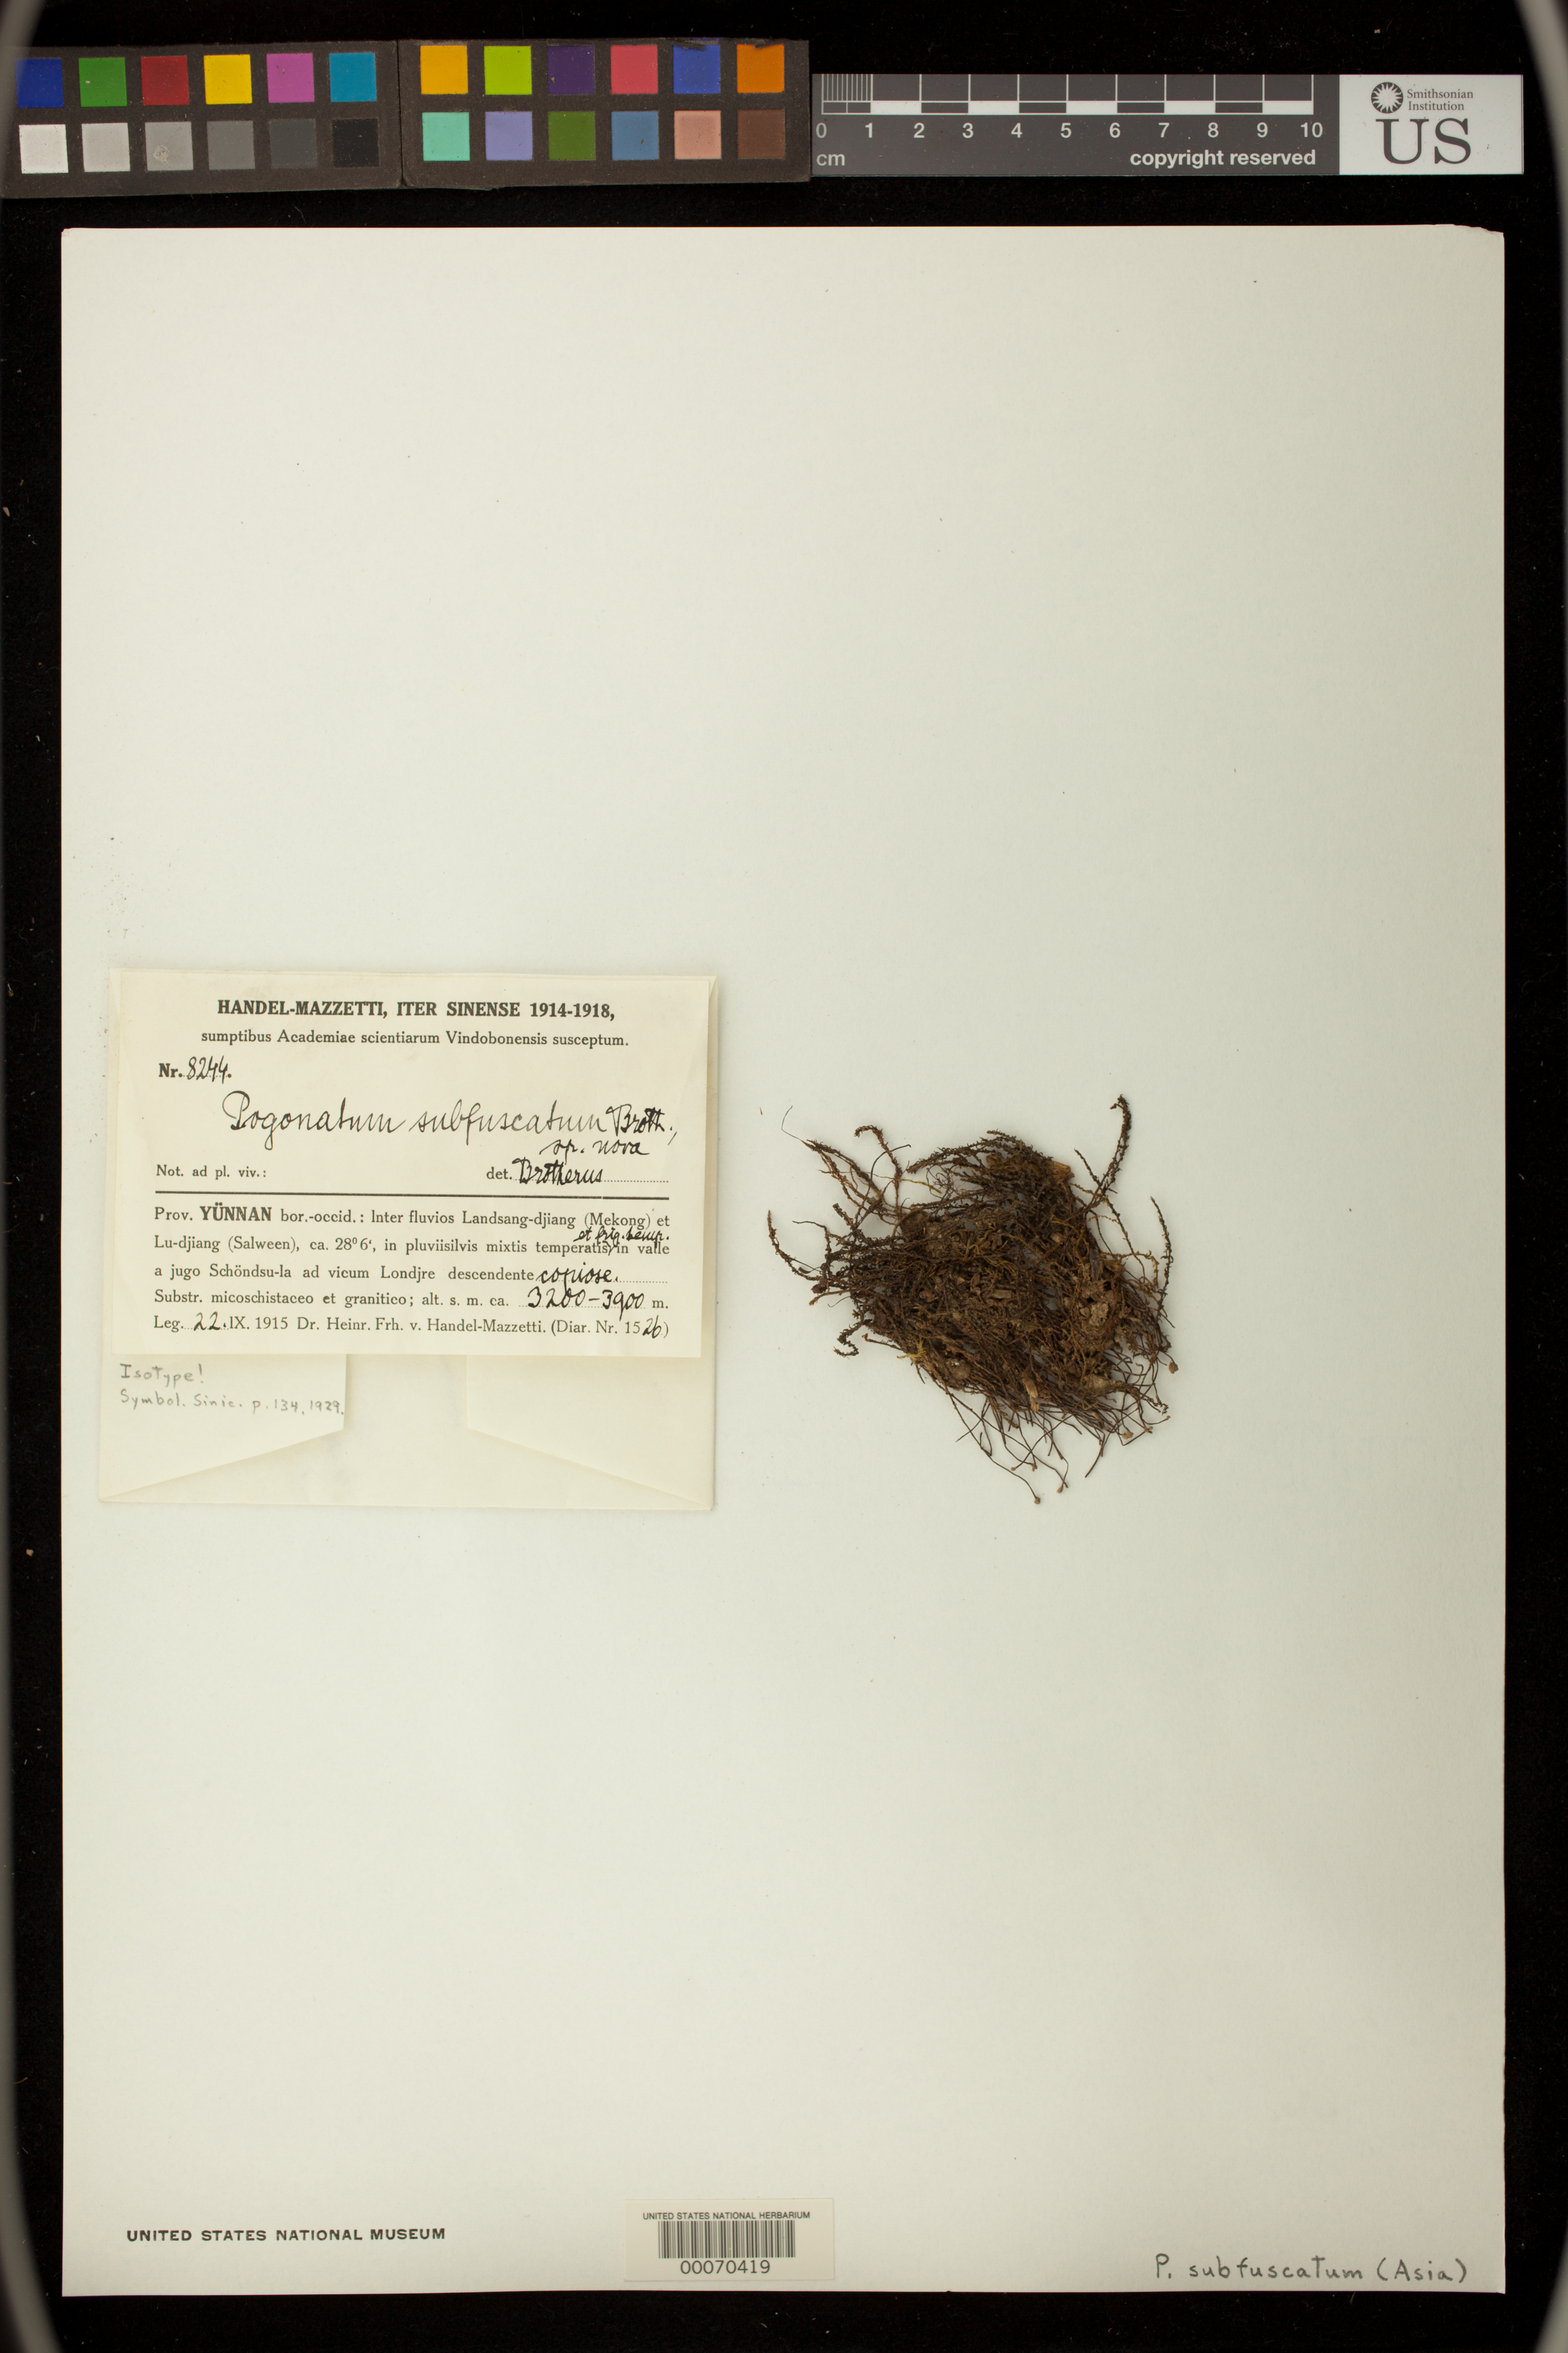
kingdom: Plantae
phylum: Bryophyta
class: Polytrichopsida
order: Polytrichales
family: Polytrichaceae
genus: Pogonatum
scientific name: Pogonatum subfuscatum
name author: Broth.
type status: Isotype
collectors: H. Handel-Mazzetti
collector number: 8244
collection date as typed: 22 Sep 1915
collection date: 1915-09-22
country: China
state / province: Yunnan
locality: Landsung-djiang (Mekong) & Lu-dijang (Salween).